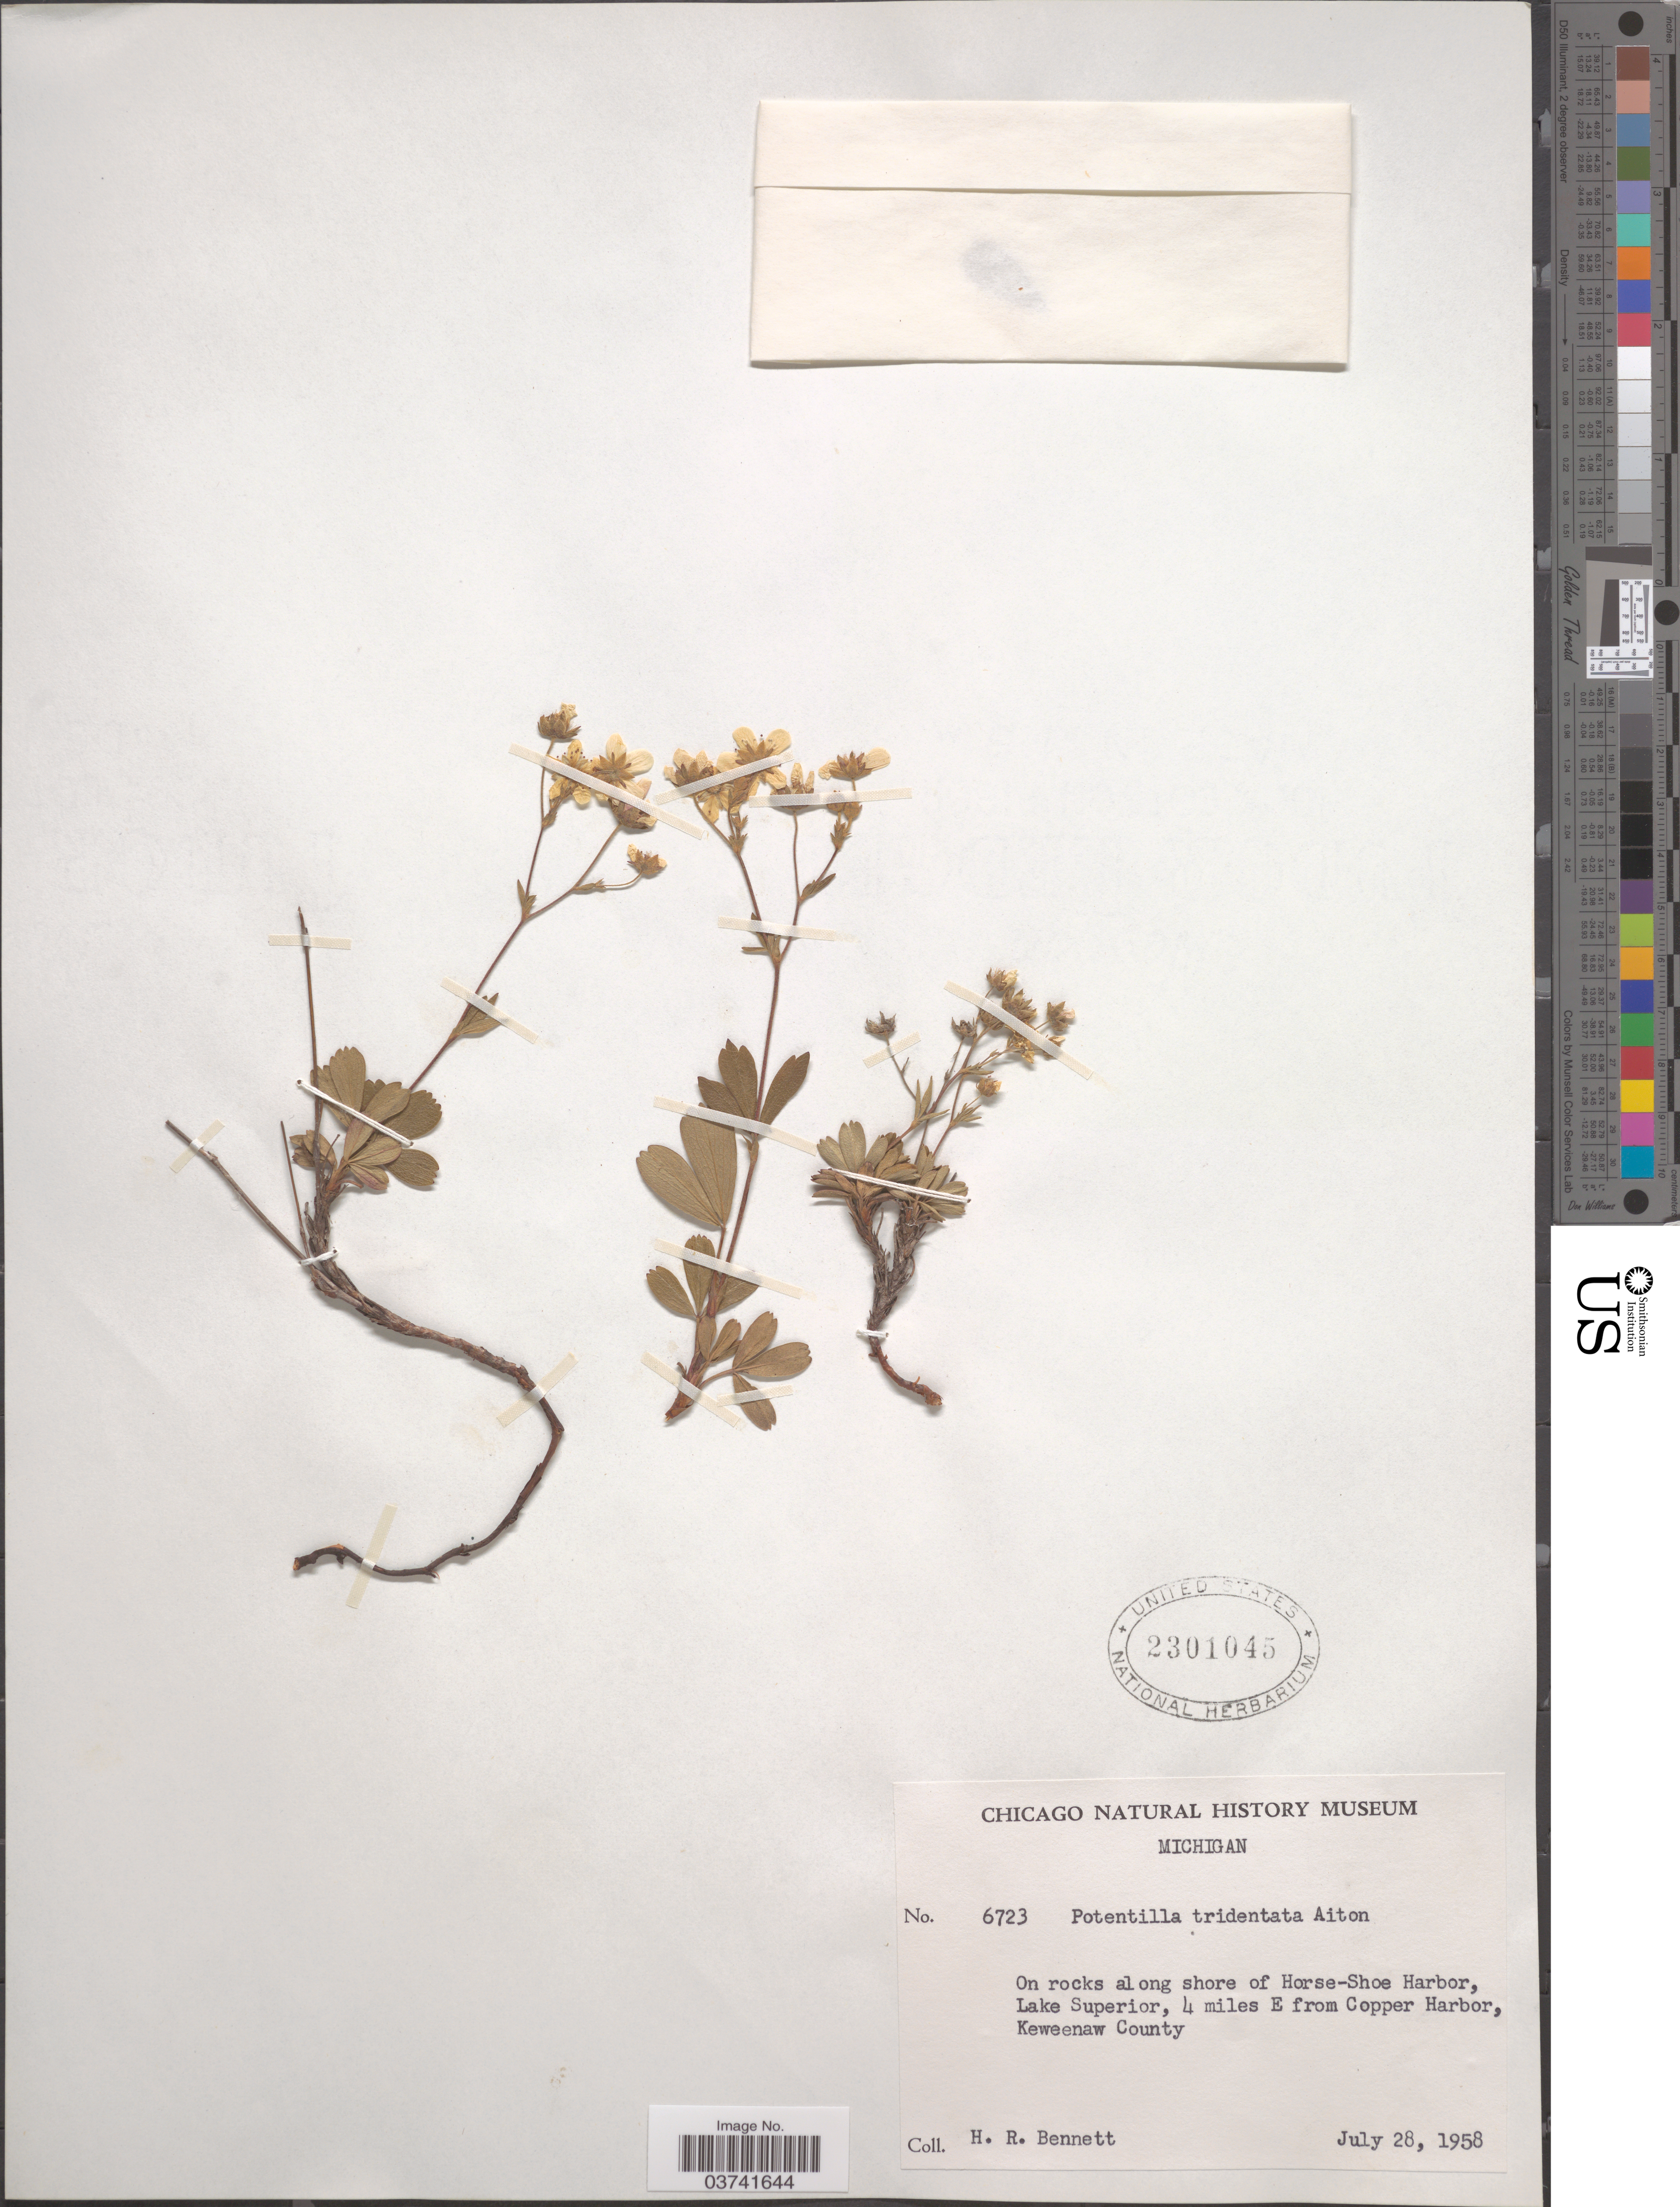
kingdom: Plantae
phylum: Tracheophyta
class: Magnoliopsida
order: Rosales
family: Rosaceae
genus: Potentilla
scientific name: Potentilla tridentata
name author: Aiton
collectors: H. R. Bennett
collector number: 6723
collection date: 1958-07-28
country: United States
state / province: Michigan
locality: On rocks along shore of Horse-Shoe Harbor, Lake Superior, 4 miles E from Copper Harbor, Keweenaw County.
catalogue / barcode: US 2301045